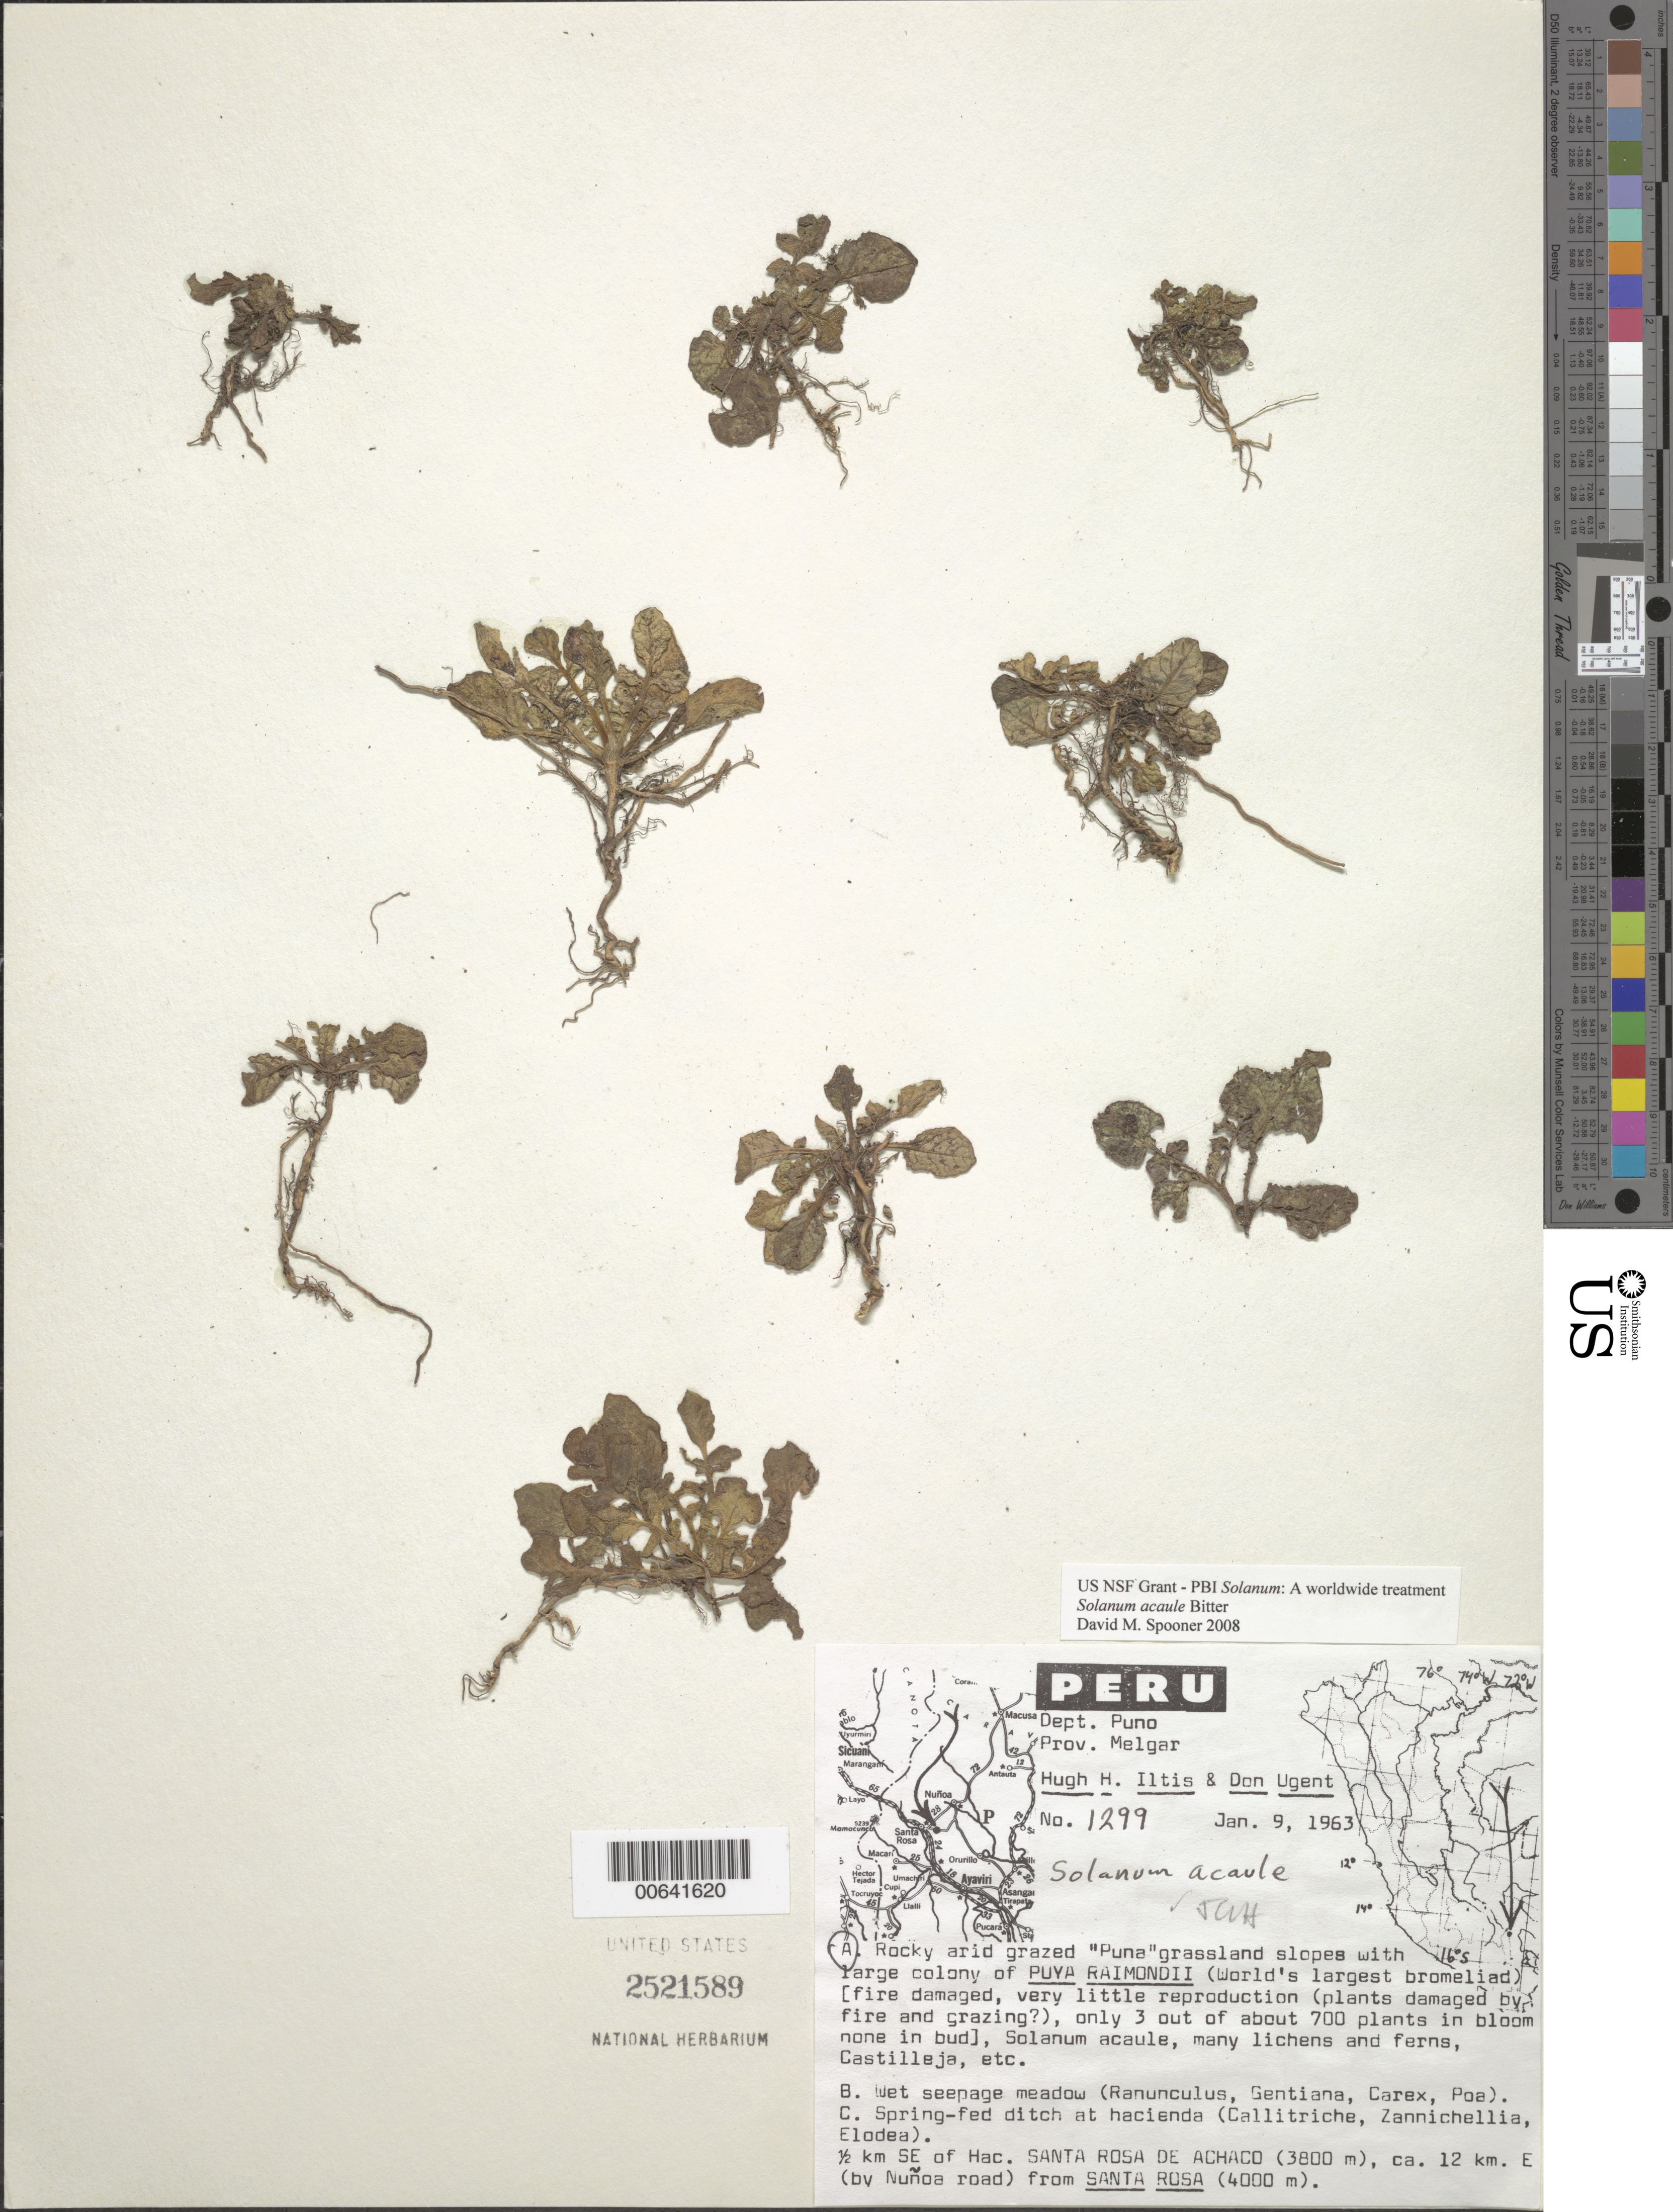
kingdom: Plantae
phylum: Tracheophyta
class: Magnoliopsida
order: Solanales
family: Solanaceae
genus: Solanum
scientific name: Solanum acaule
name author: Bitter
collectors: H. H. Iltis & D. Ugent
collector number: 1299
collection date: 1963-01-09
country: Peru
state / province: Puno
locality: Dept. Puno. Prov. Melgar. "Puna" grassland slopes. ½ km SE of Hac. Santa Rosa de Achaco, ca. 12 km. E (by Nuñoa road) from Santa Rosa.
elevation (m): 3800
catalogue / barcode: US 2521589